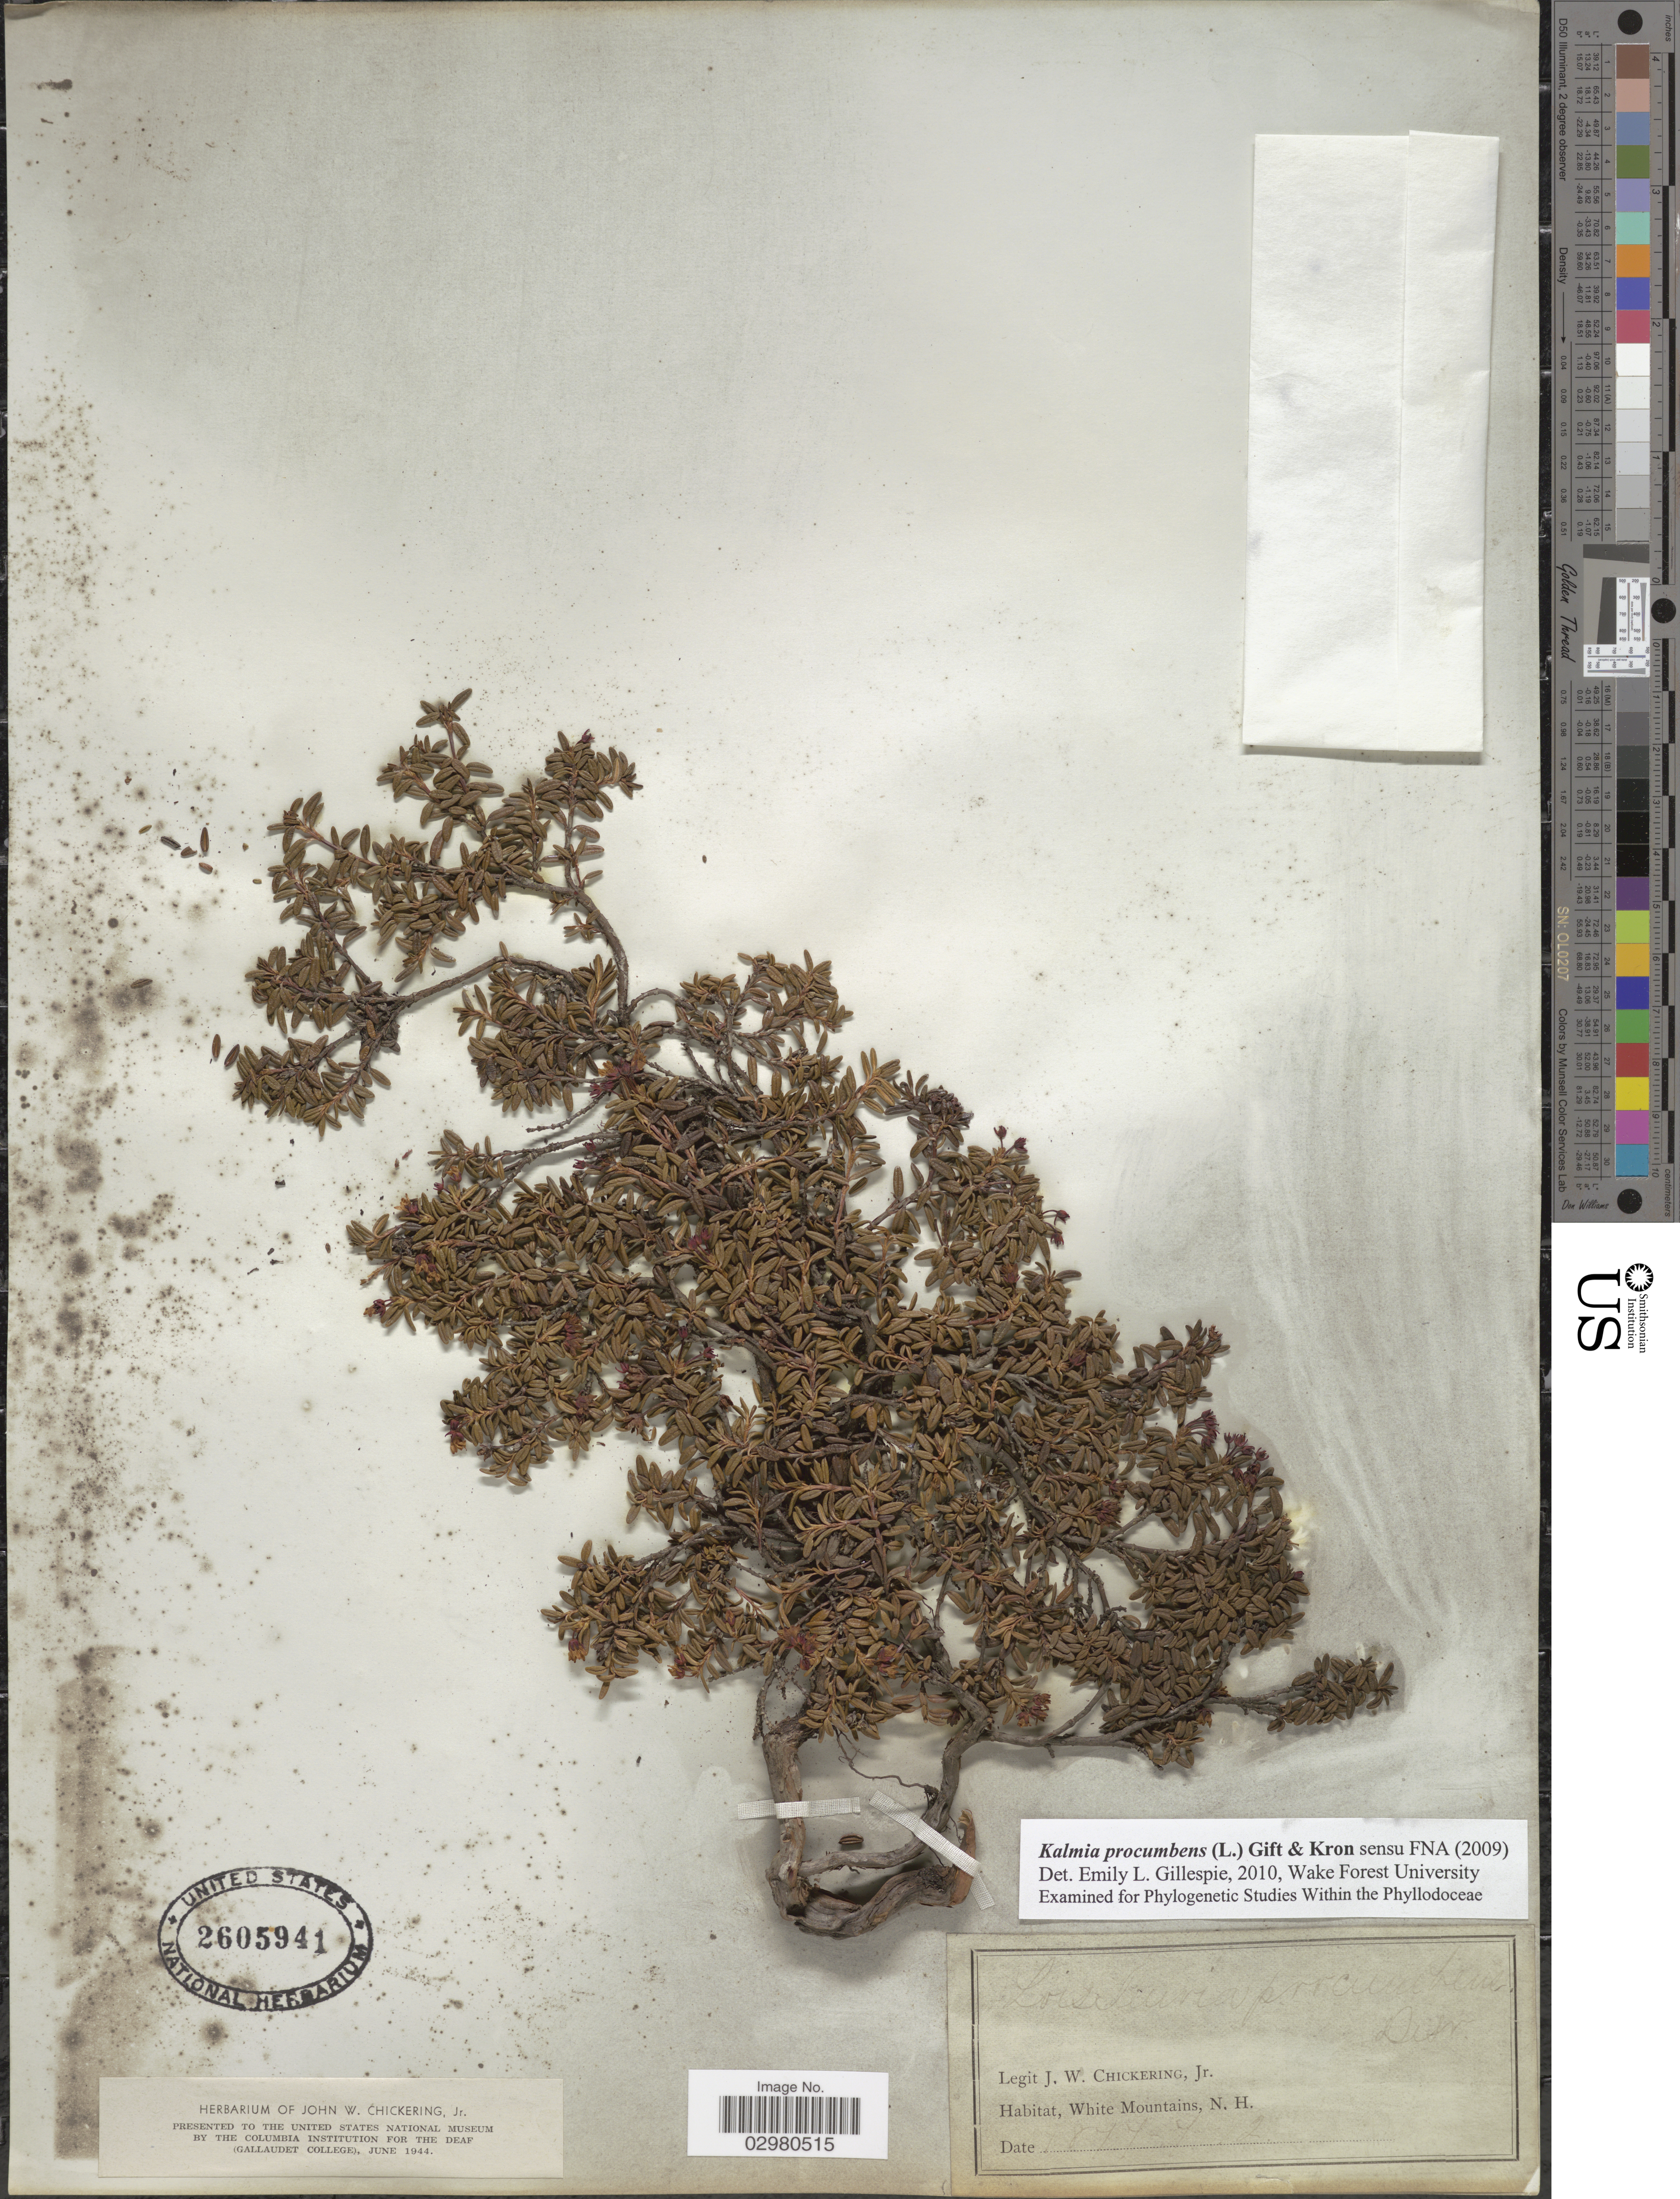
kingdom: Plantae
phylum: Tracheophyta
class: Magnoliopsida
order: Ericales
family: Ericaceae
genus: Loiseleuria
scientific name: Loiseleuria procumbens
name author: (L.) Desv.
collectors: J. Chickering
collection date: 1877-07-02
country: United States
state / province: New Hampshire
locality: White Mountains, N. H.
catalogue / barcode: US 2605941